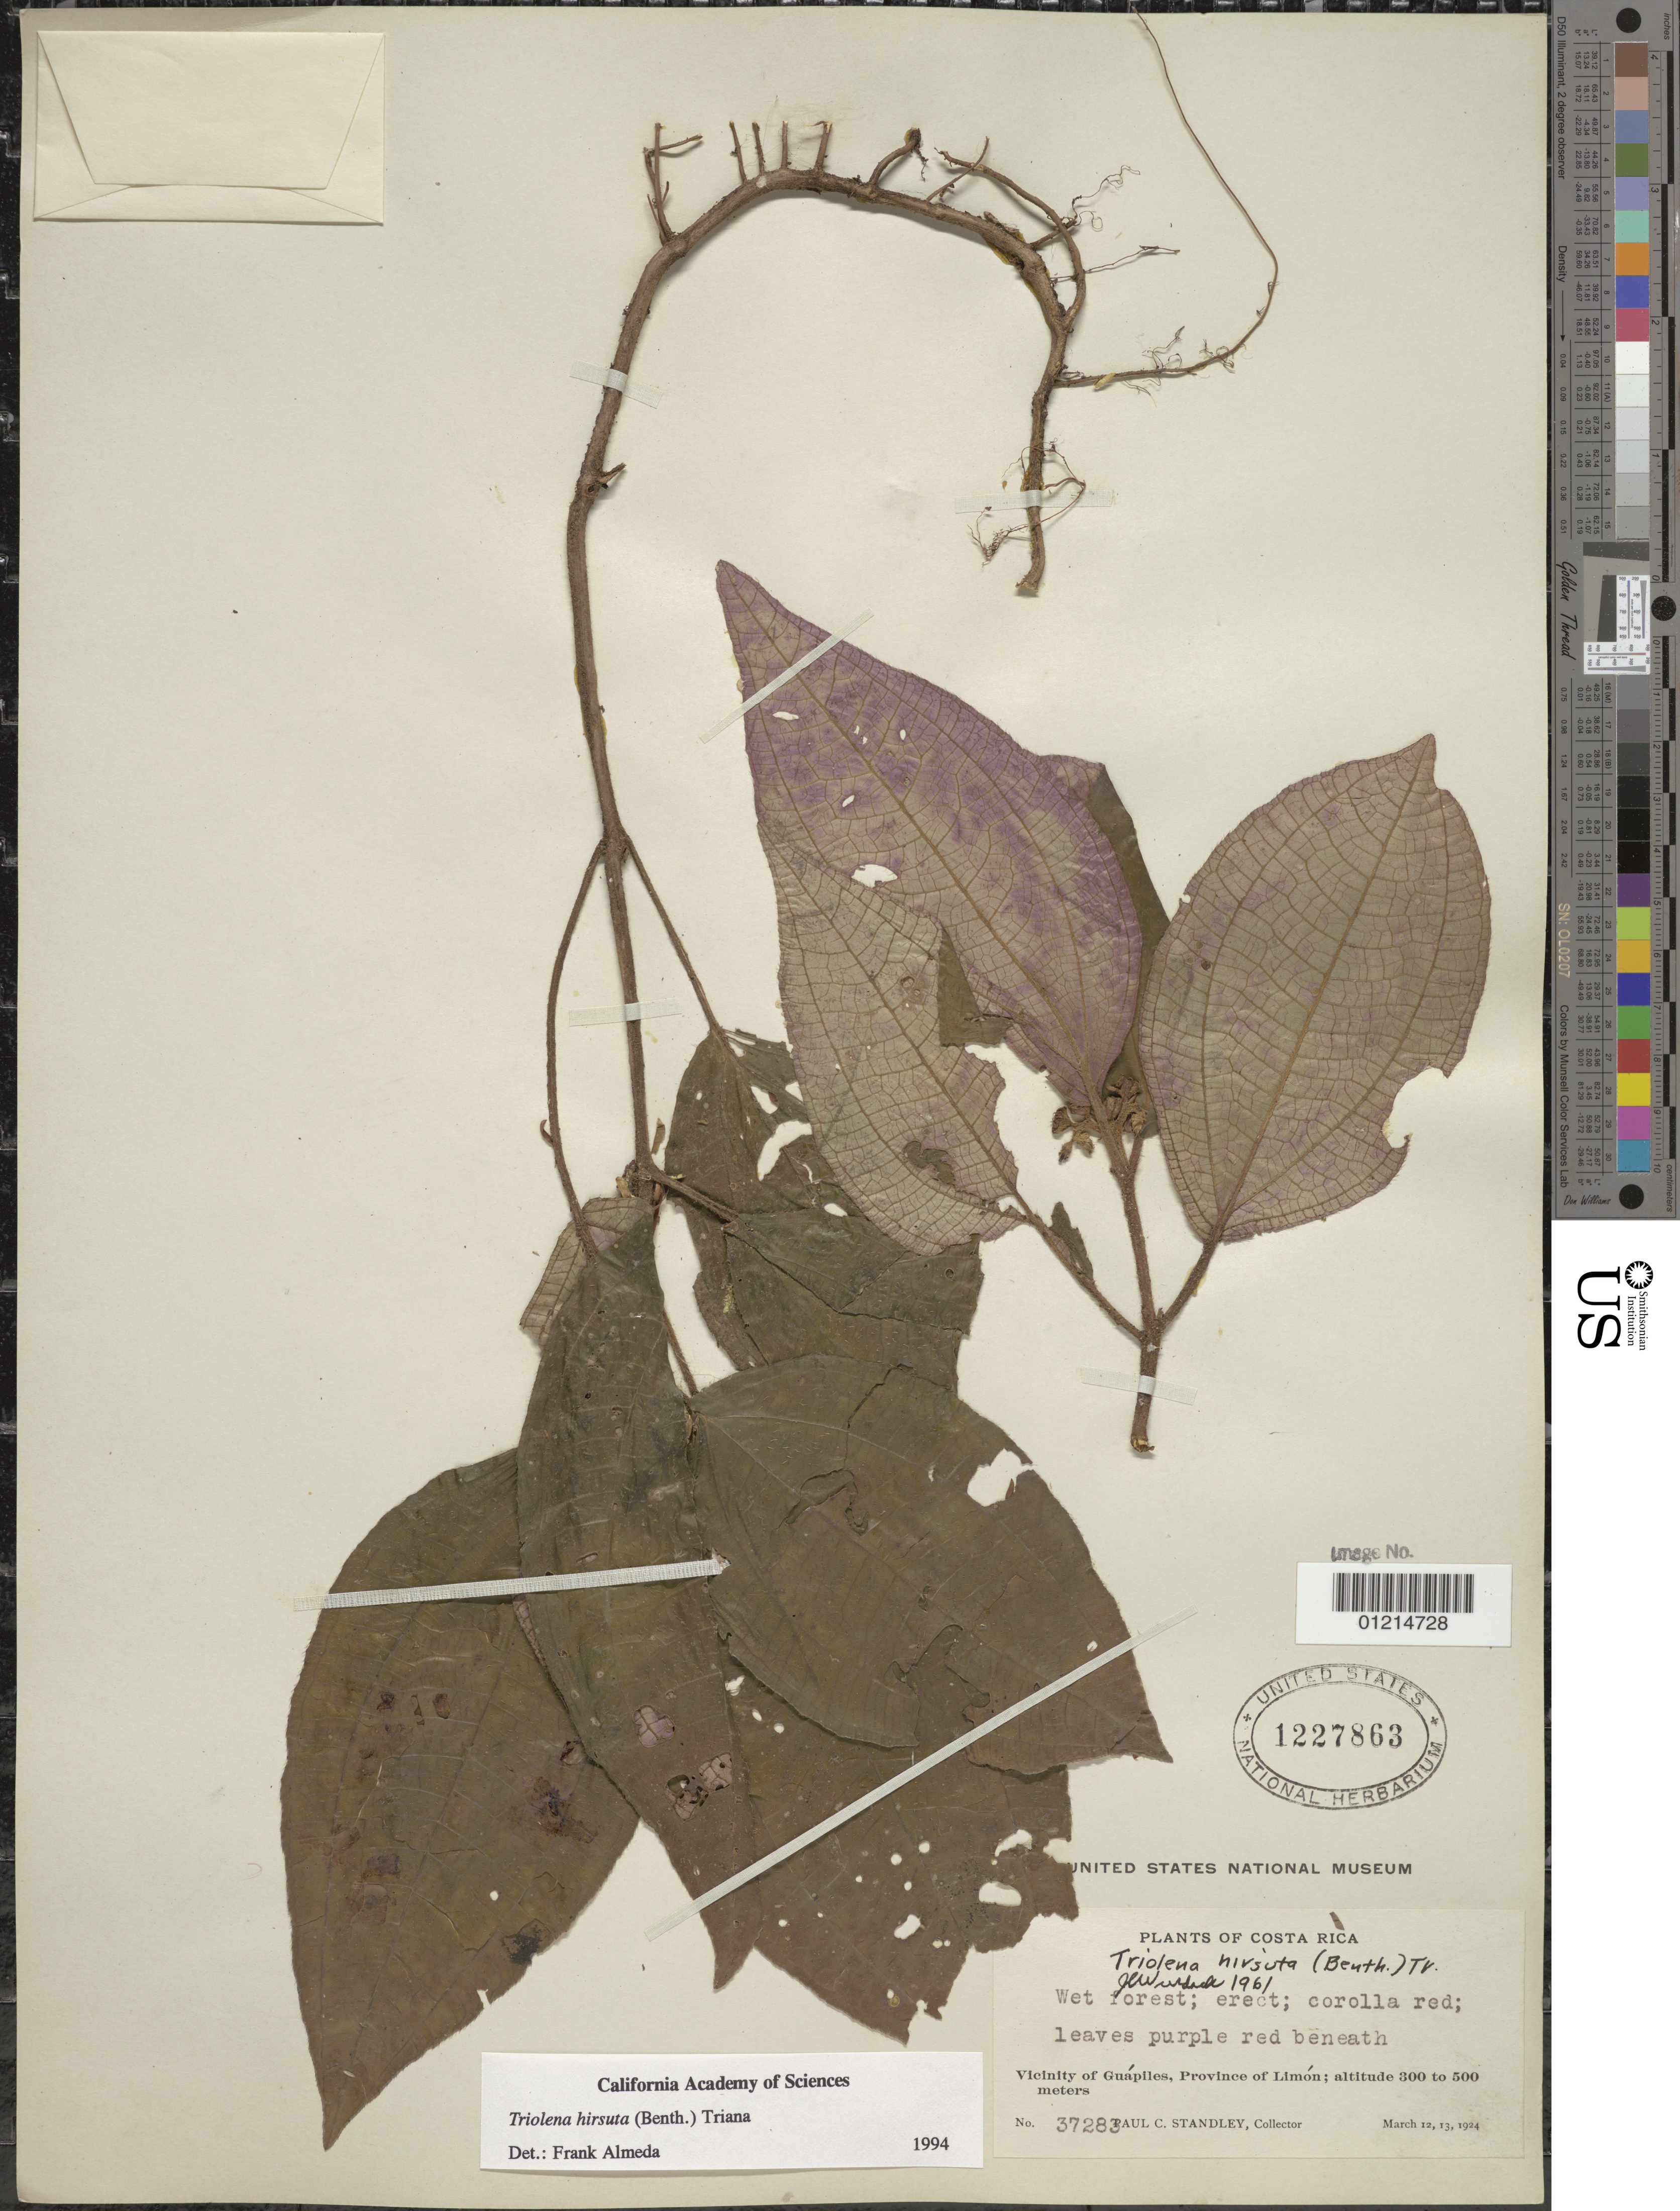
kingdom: Plantae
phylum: Tracheophyta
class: Magnoliopsida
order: Myrtales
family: Melastomataceae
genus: Triolena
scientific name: Triolena hirsuta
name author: (Benth.) Triana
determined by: Almeda, F.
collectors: P. C. Standley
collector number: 37283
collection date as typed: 12 Mar 1924 and 13 Mar 1924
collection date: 1924-03-12,1924-03-13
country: Costa Rica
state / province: Limón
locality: Vicinity of Guápiles, Province of Limón.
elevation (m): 300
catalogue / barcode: US 1227863